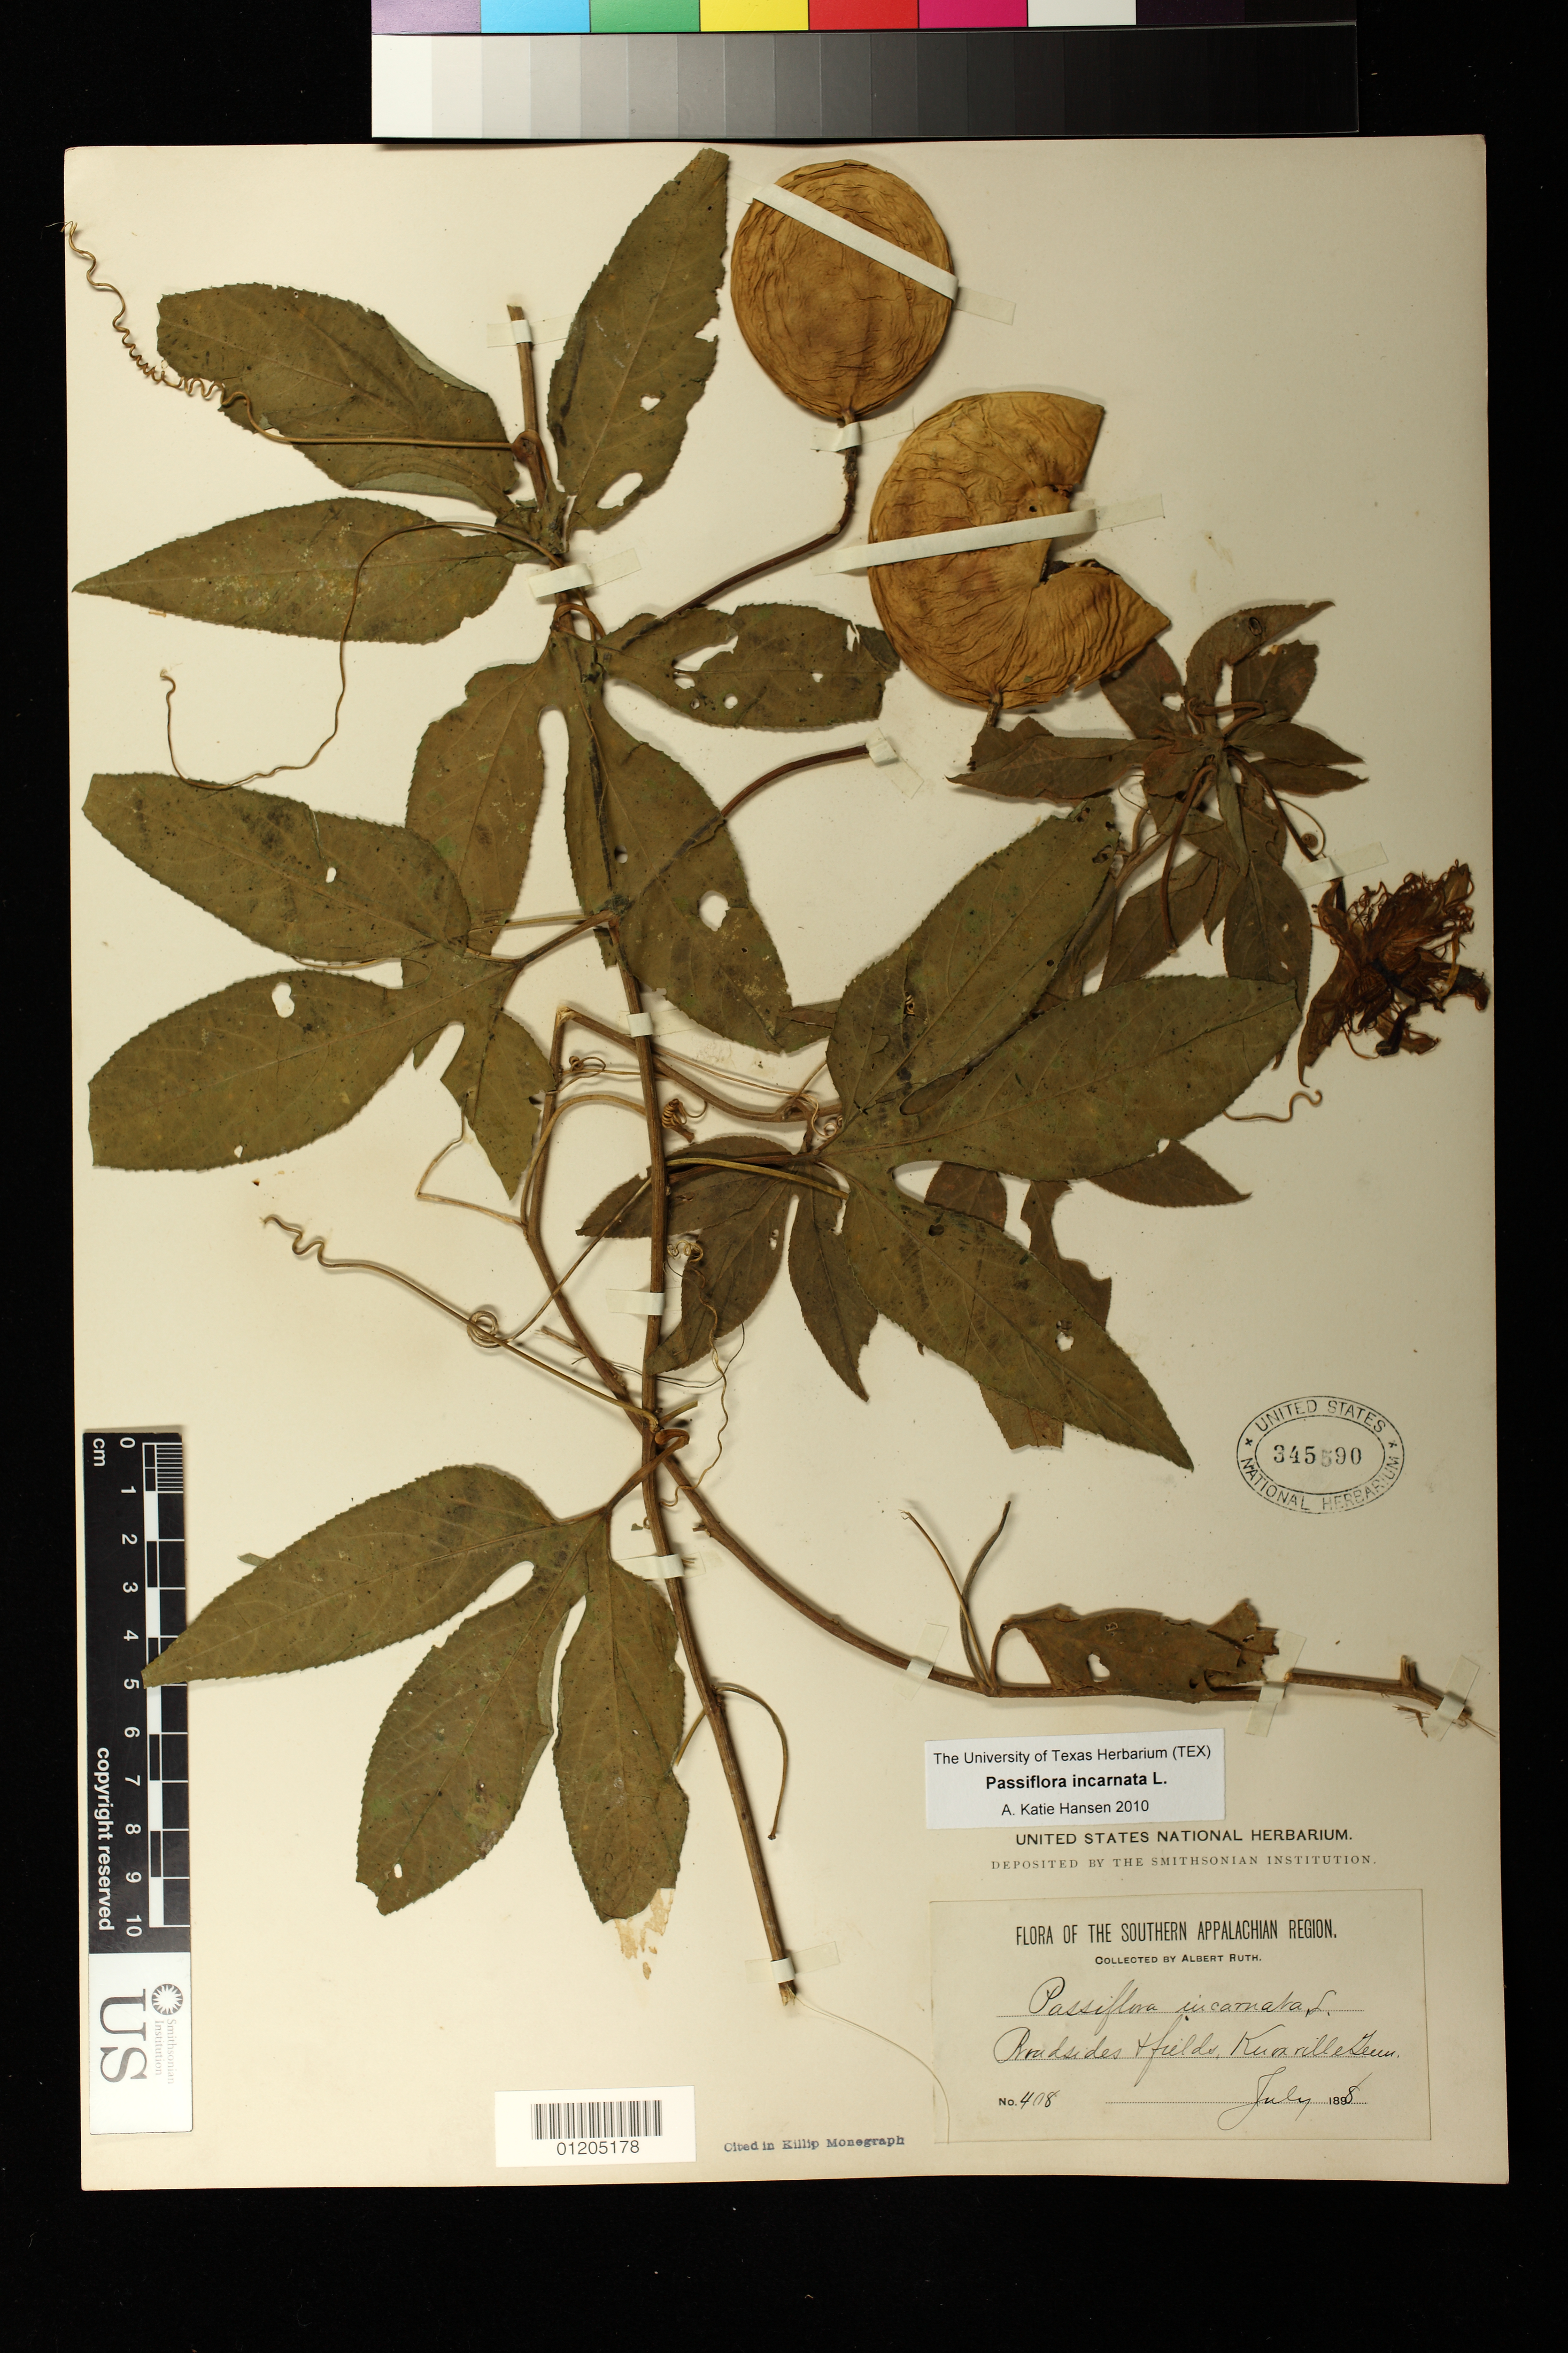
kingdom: Plantae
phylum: Tracheophyta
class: Magnoliopsida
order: Malpighiales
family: Passifloraceae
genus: Passiflora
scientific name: Passiflora incarnata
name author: L.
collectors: A. Ruth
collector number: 408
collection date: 1898-07-01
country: United States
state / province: Tennessee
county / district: Knox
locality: Roadsides and fields, Knoxville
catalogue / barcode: US 345590